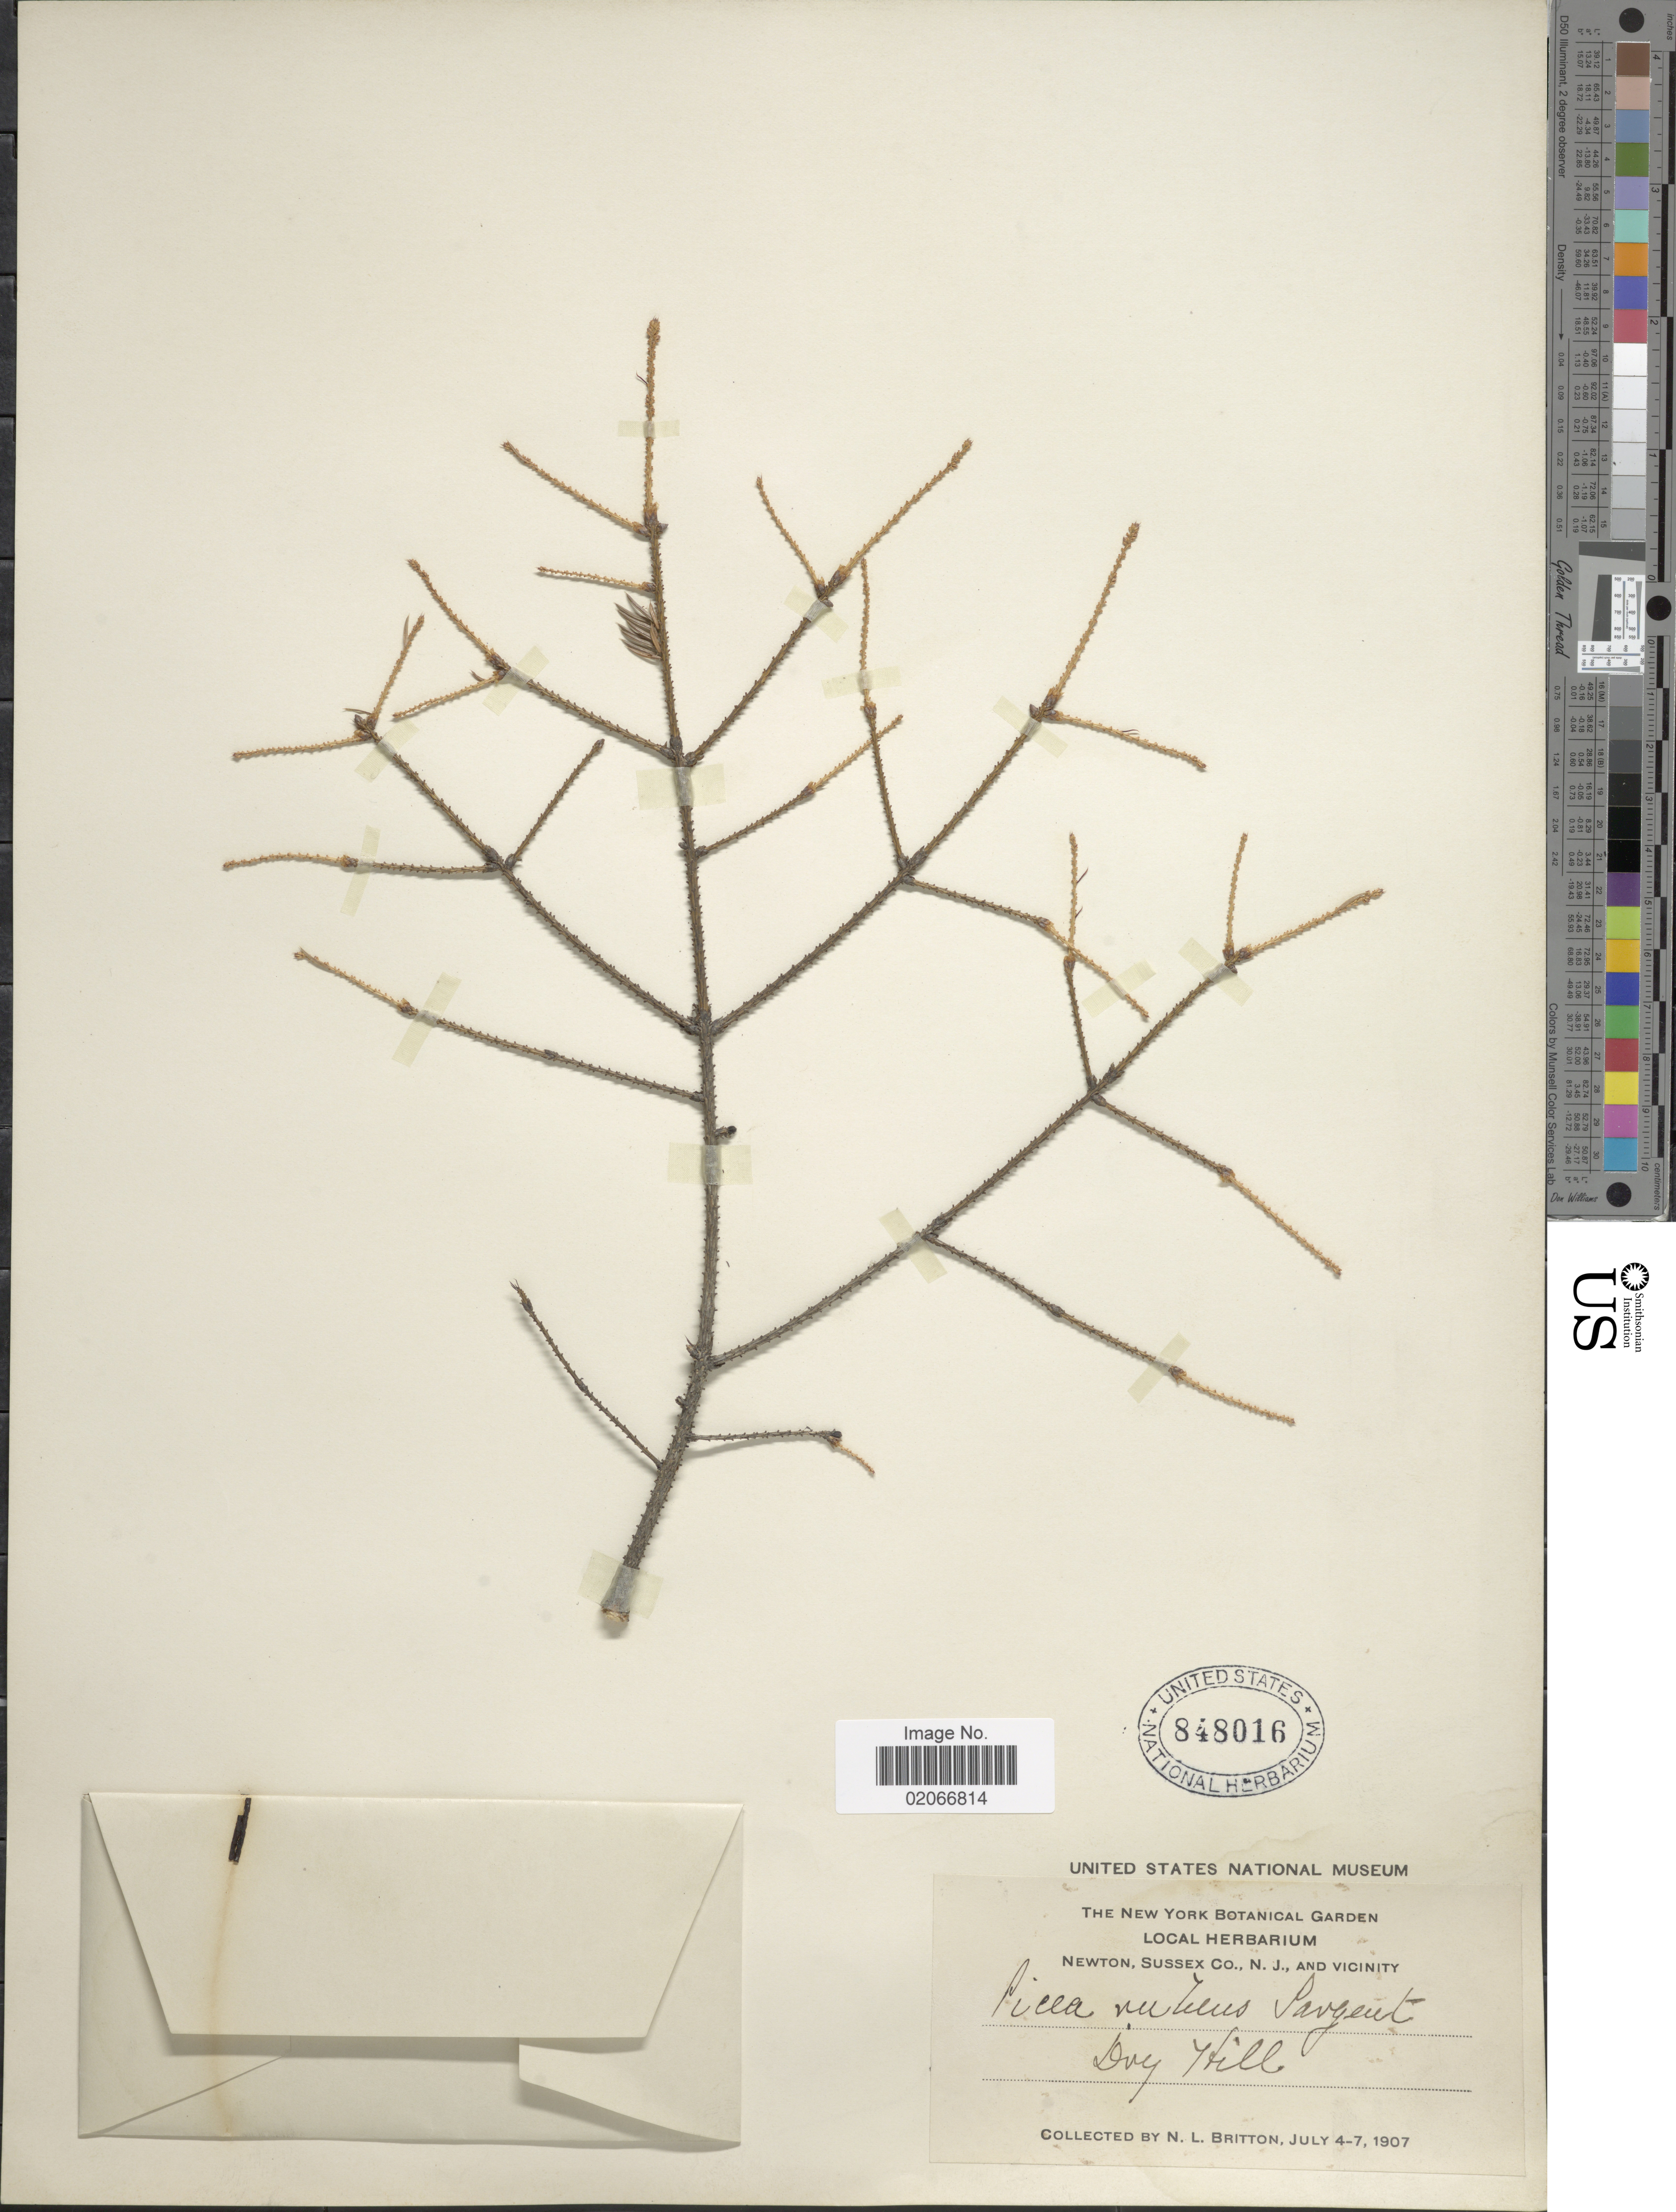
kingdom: Plantae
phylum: Tracheophyta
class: Pinopsida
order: Pinales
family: Pinaceae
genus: Picea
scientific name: Picea rubens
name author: Sarg.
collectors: N. Britton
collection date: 1907-07-04/1907-07-07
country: United States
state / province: New Jersey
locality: Newton, Sussex Co., N.J., and Vicinity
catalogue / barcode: US 848016